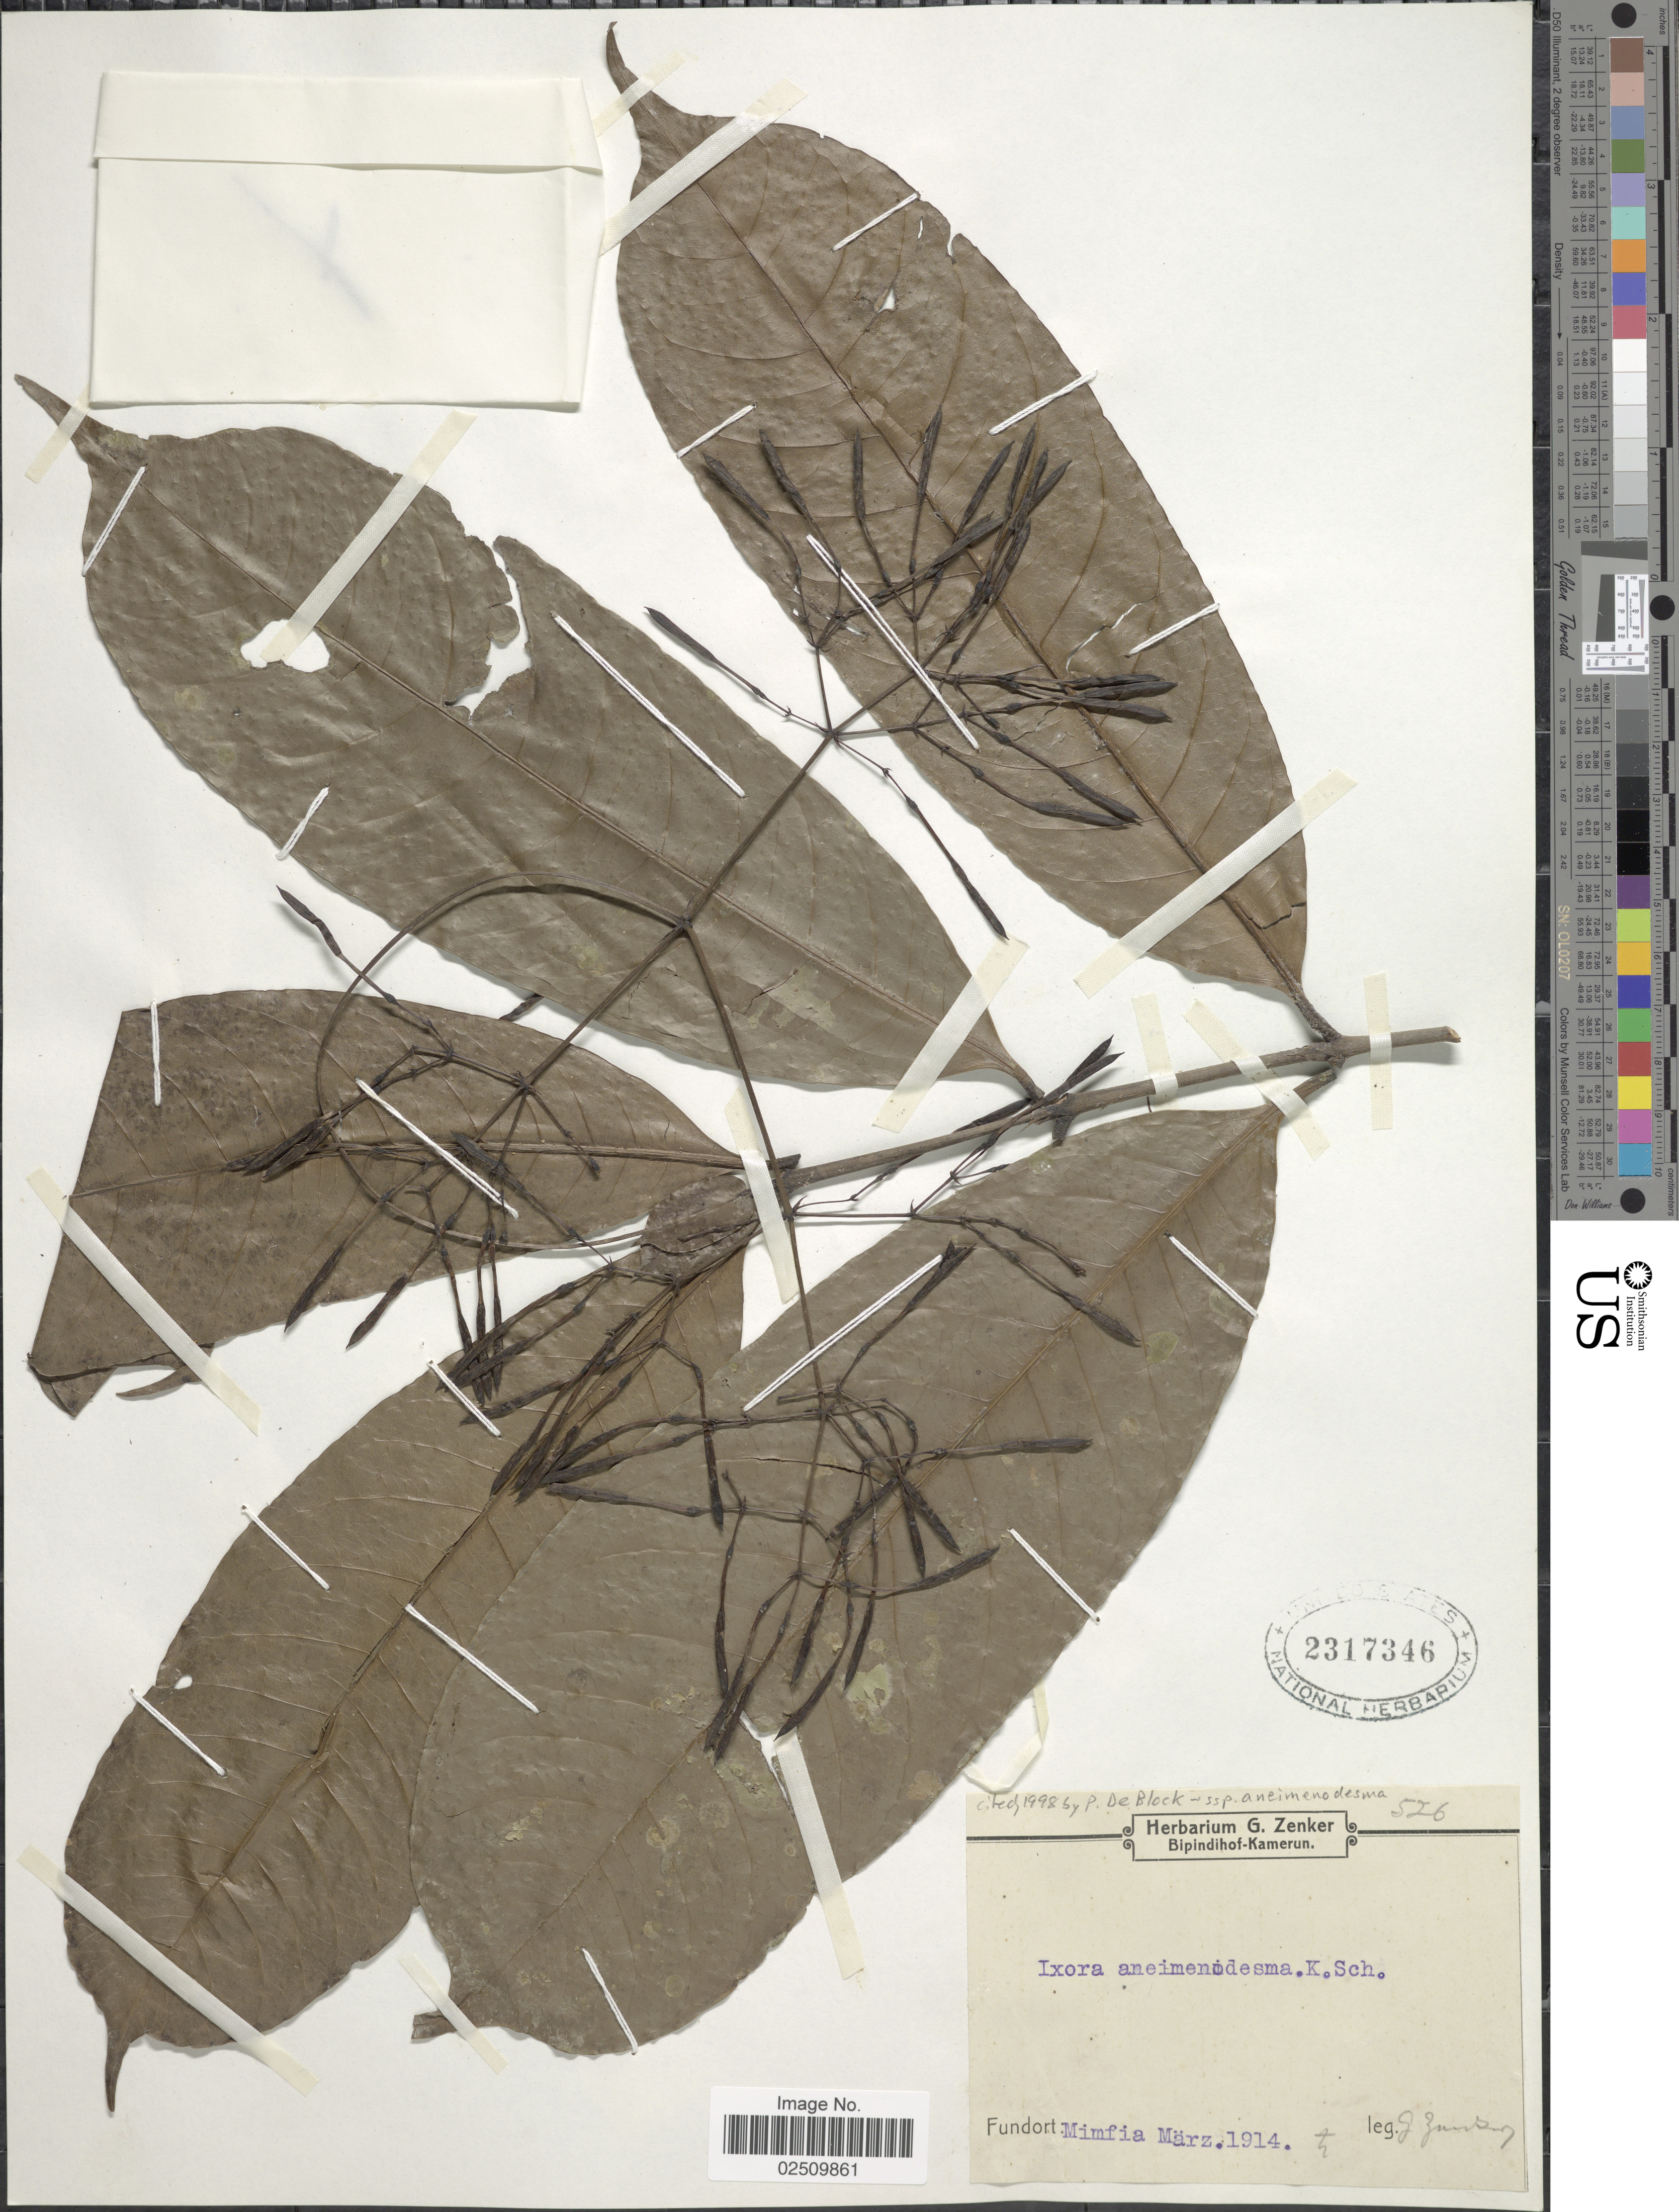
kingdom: Plantae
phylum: Tracheophyta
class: Magnoliopsida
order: Gentianales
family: Rubiaceae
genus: Ixora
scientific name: Ixora aneimenodesma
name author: K. Schum.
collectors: G. A. Zenker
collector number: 526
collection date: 1914-03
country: Cameroon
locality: Kamerun, Mimfia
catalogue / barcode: US 2317346